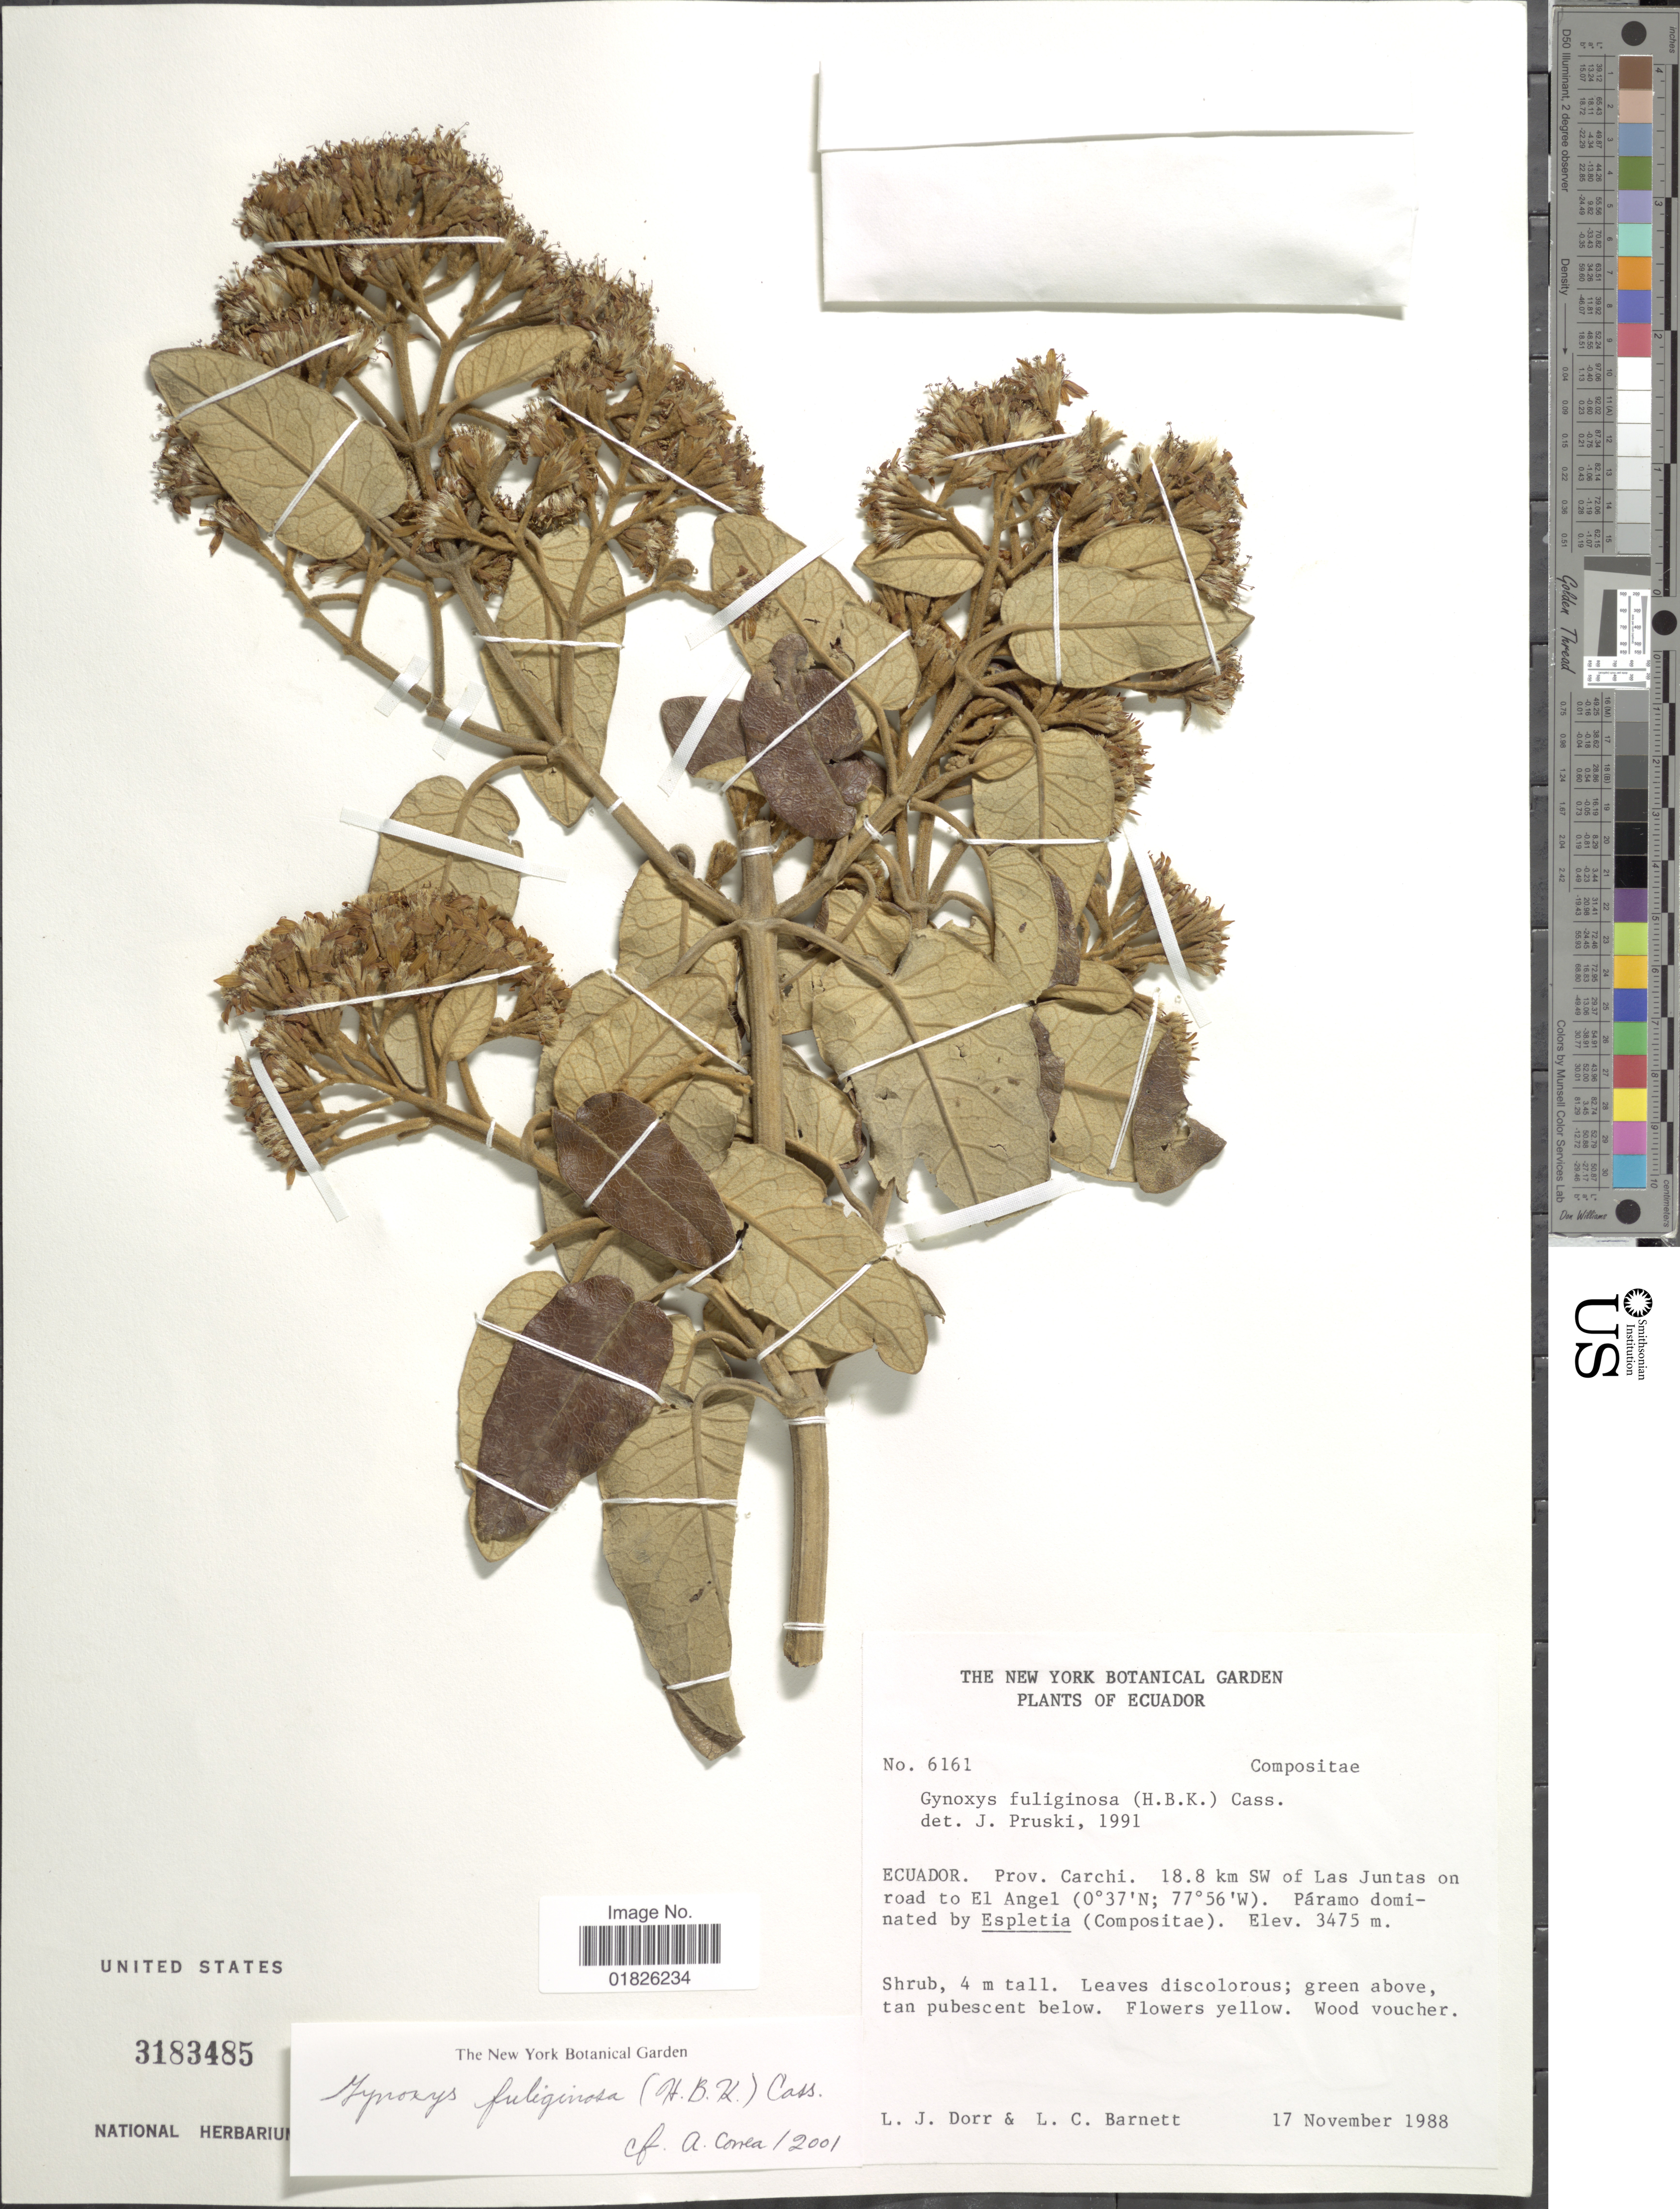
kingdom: Plantae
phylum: Tracheophyta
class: Magnoliopsida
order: Asterales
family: Asteraceae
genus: Gynoxys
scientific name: Gynoxys fuliginosa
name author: Cass.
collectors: L. J. Dorr & L. C. Barnett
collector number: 6161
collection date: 1988-11-17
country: Ecuador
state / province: Carchi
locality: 18.8 km SW of Las Juntas on road to El Angel.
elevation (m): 3475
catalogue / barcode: US 3183485